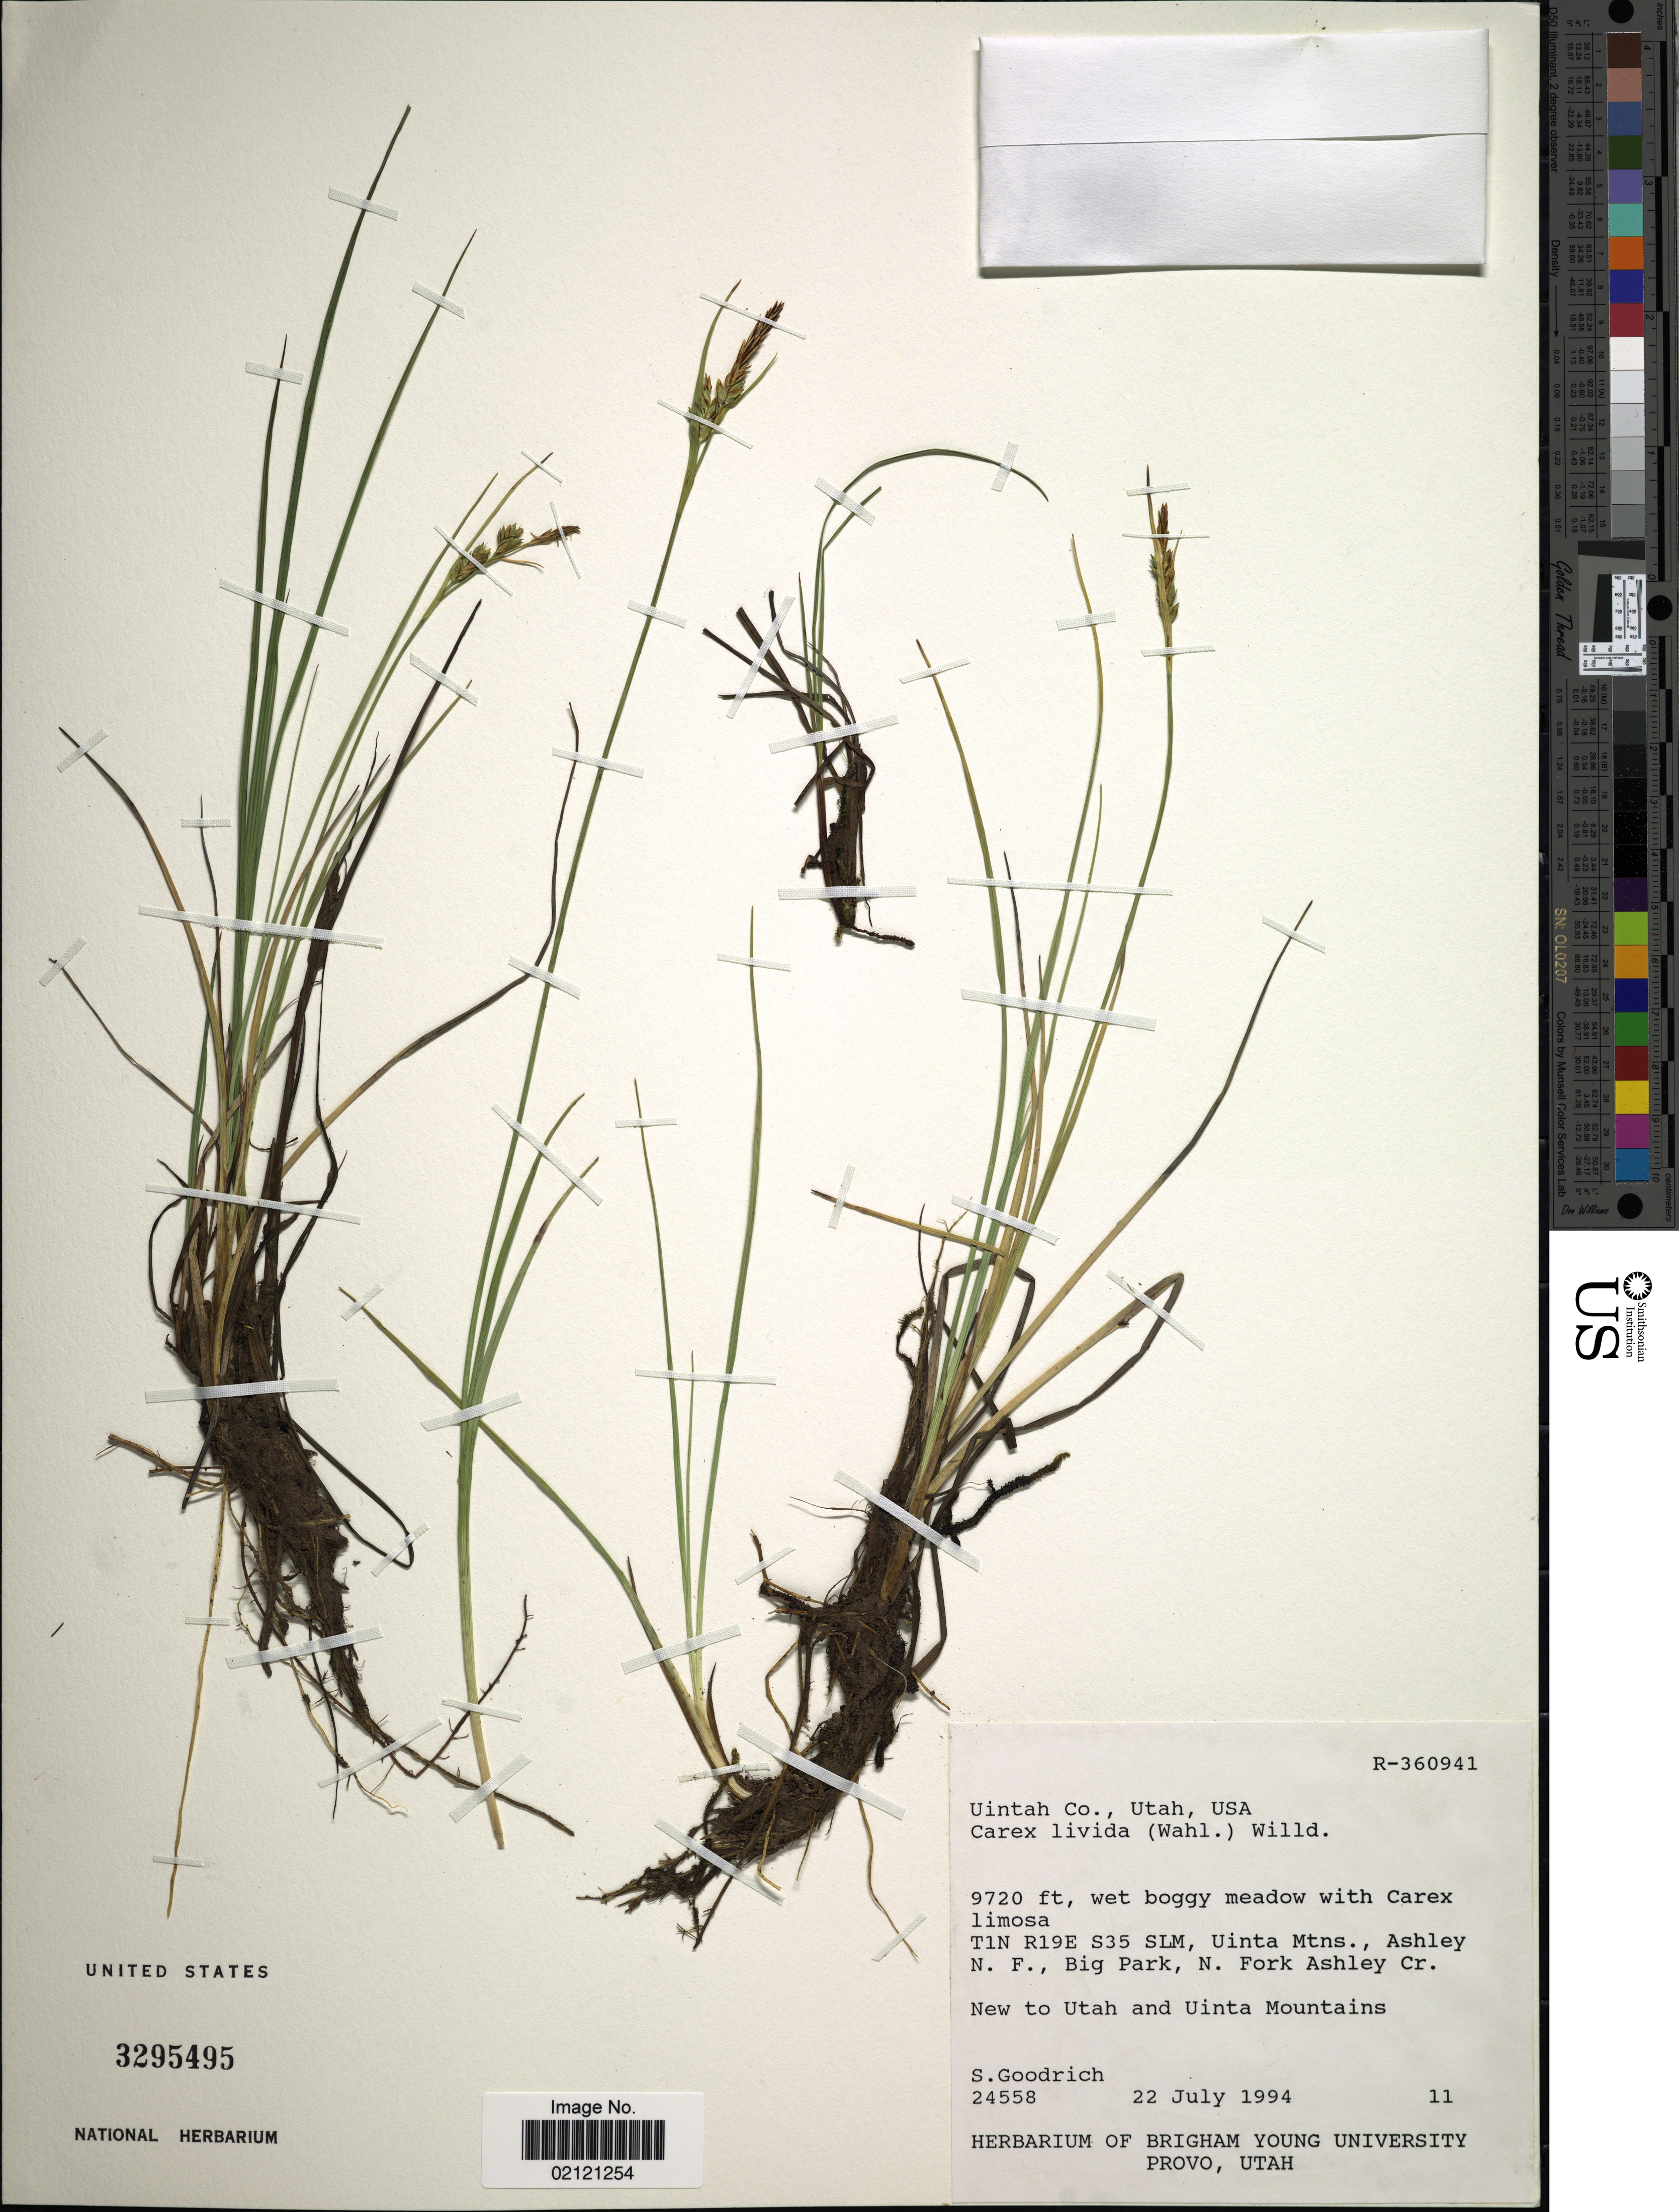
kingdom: Plantae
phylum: Tracheophyta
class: Liliopsida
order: Poales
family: Cyperaceae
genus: Carex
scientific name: Carex livida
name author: (Wahlenb.) Willd.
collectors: S. Goodrich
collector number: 24558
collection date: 1994-07-22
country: United States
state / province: Utah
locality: Uintah Co., T1N R19E S35 SLM, Uinta Mtns., Ashley N.F., Big Park, N. Fork Ashley Cr., New to Utah and Uinta Mountains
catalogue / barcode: US 3295495